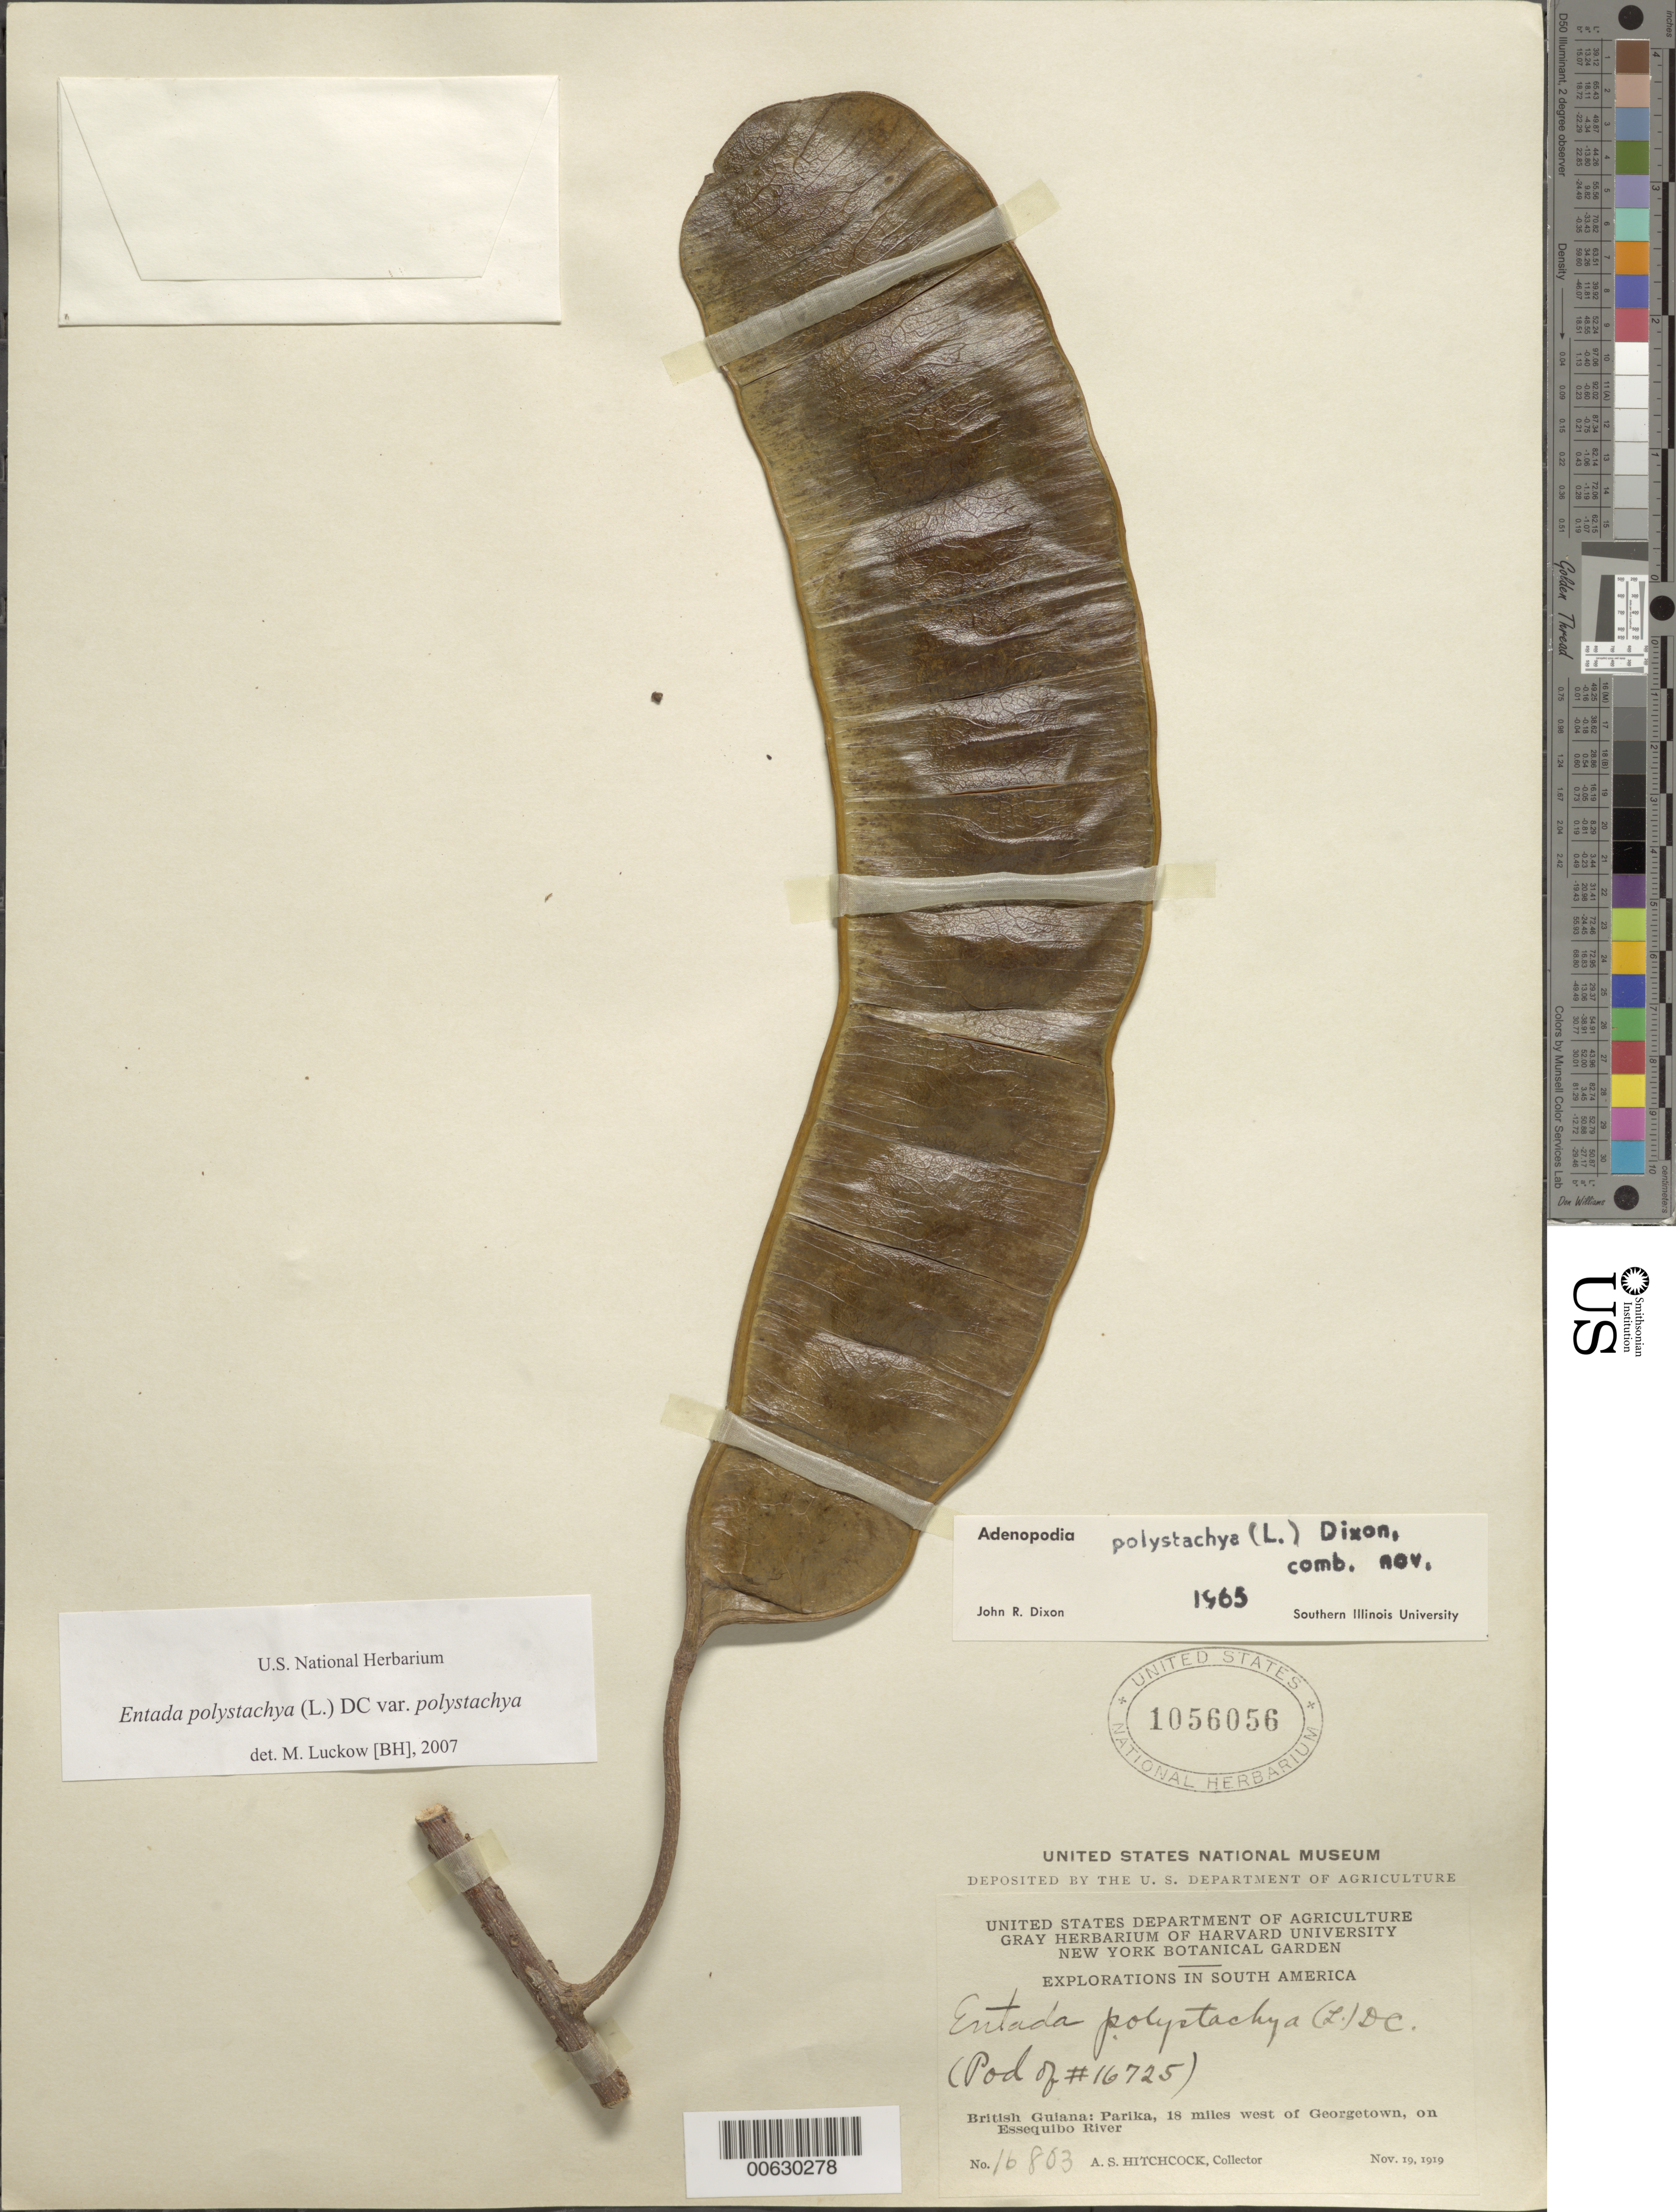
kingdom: Plantae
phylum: Tracheophyta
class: Magnoliopsida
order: Fabales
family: Fabaceae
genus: Entada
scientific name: Entada polystachya var. polystachya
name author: (L.) DC.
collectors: A. S. Hitchcock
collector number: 16803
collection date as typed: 19-Nov-19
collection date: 1919-11-19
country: Guyana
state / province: Essequibo Isl-W. Demerara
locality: Parika, 18 mi. W of Georgetown, on Essequibo R.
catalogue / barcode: US 1056056